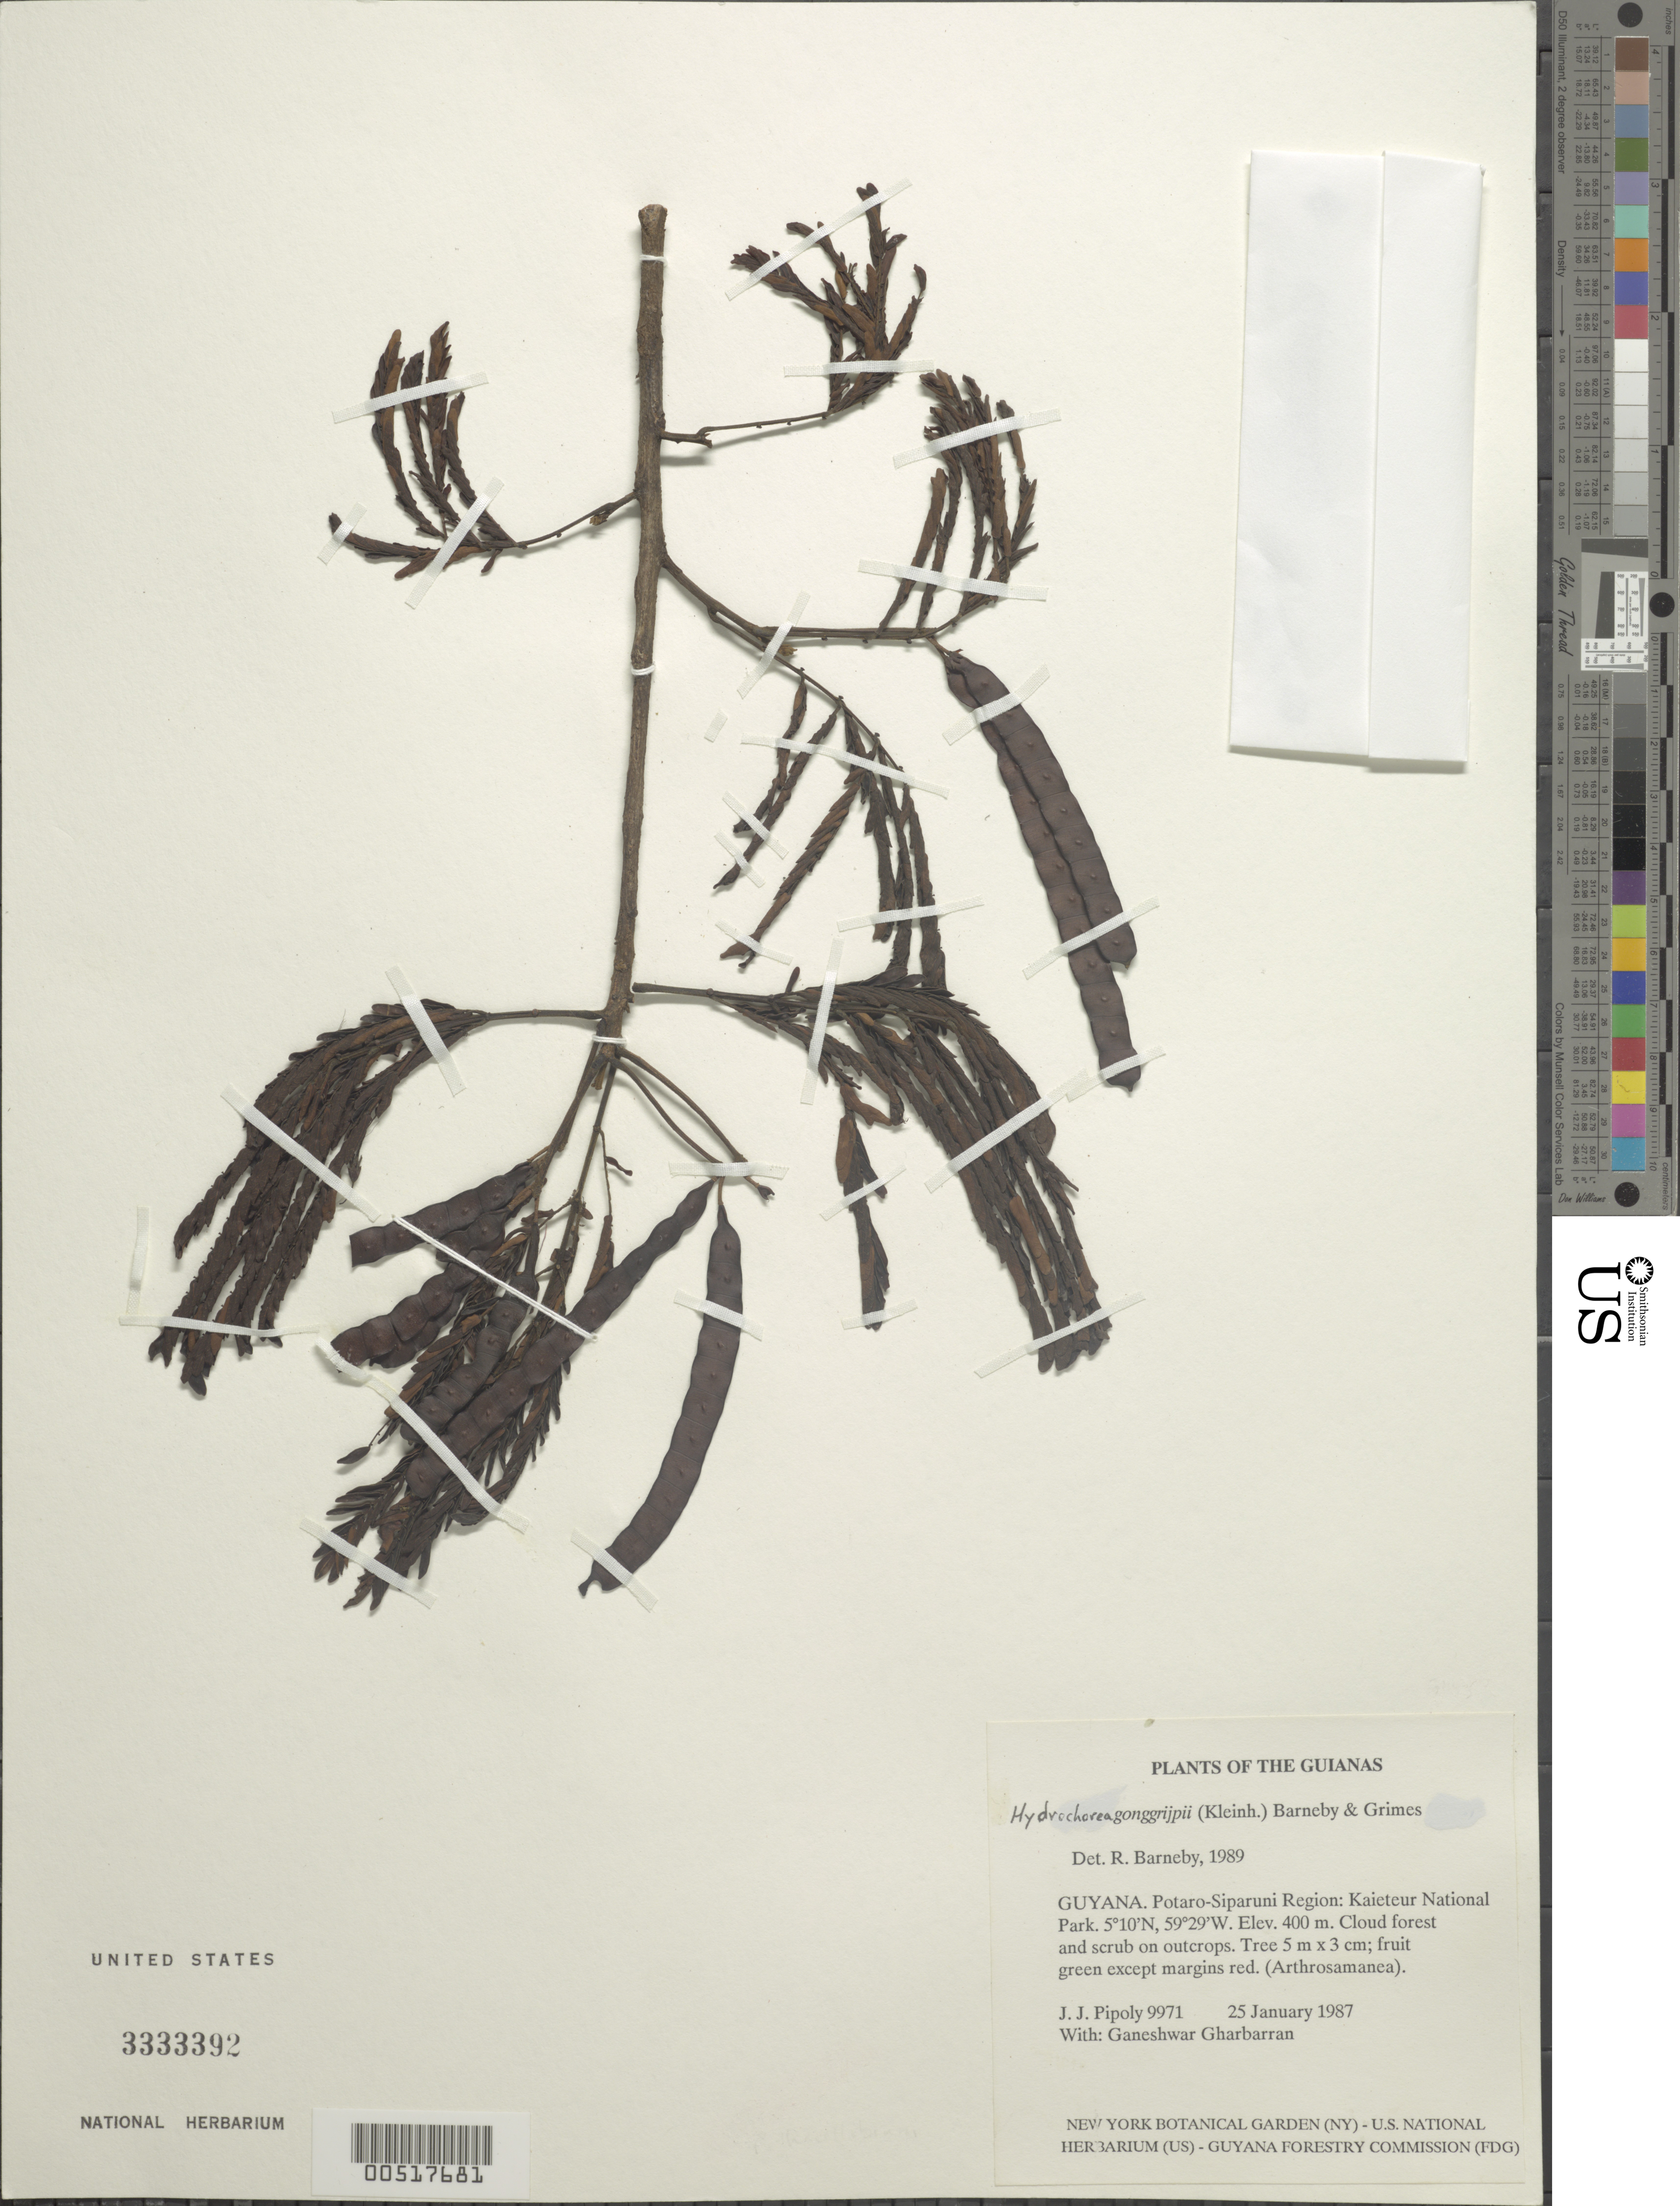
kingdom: Plantae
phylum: Tracheophyta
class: Magnoliopsida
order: Fabales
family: Fabaceae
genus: Hydrochorea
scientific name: Hydrochorea gonggrijpii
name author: (Kleinhoonte) Barneby & J.W. Grimes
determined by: Barneby, Rupert C., (NY)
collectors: J. J. Pipoly & G. Gharbarran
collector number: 9971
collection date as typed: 25 January 1987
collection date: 1987-01-25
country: Guyana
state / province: Potaro-Siparuni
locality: Kaieteur National Park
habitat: Cloud forest and scrub on outcrops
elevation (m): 400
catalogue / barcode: US 3333392